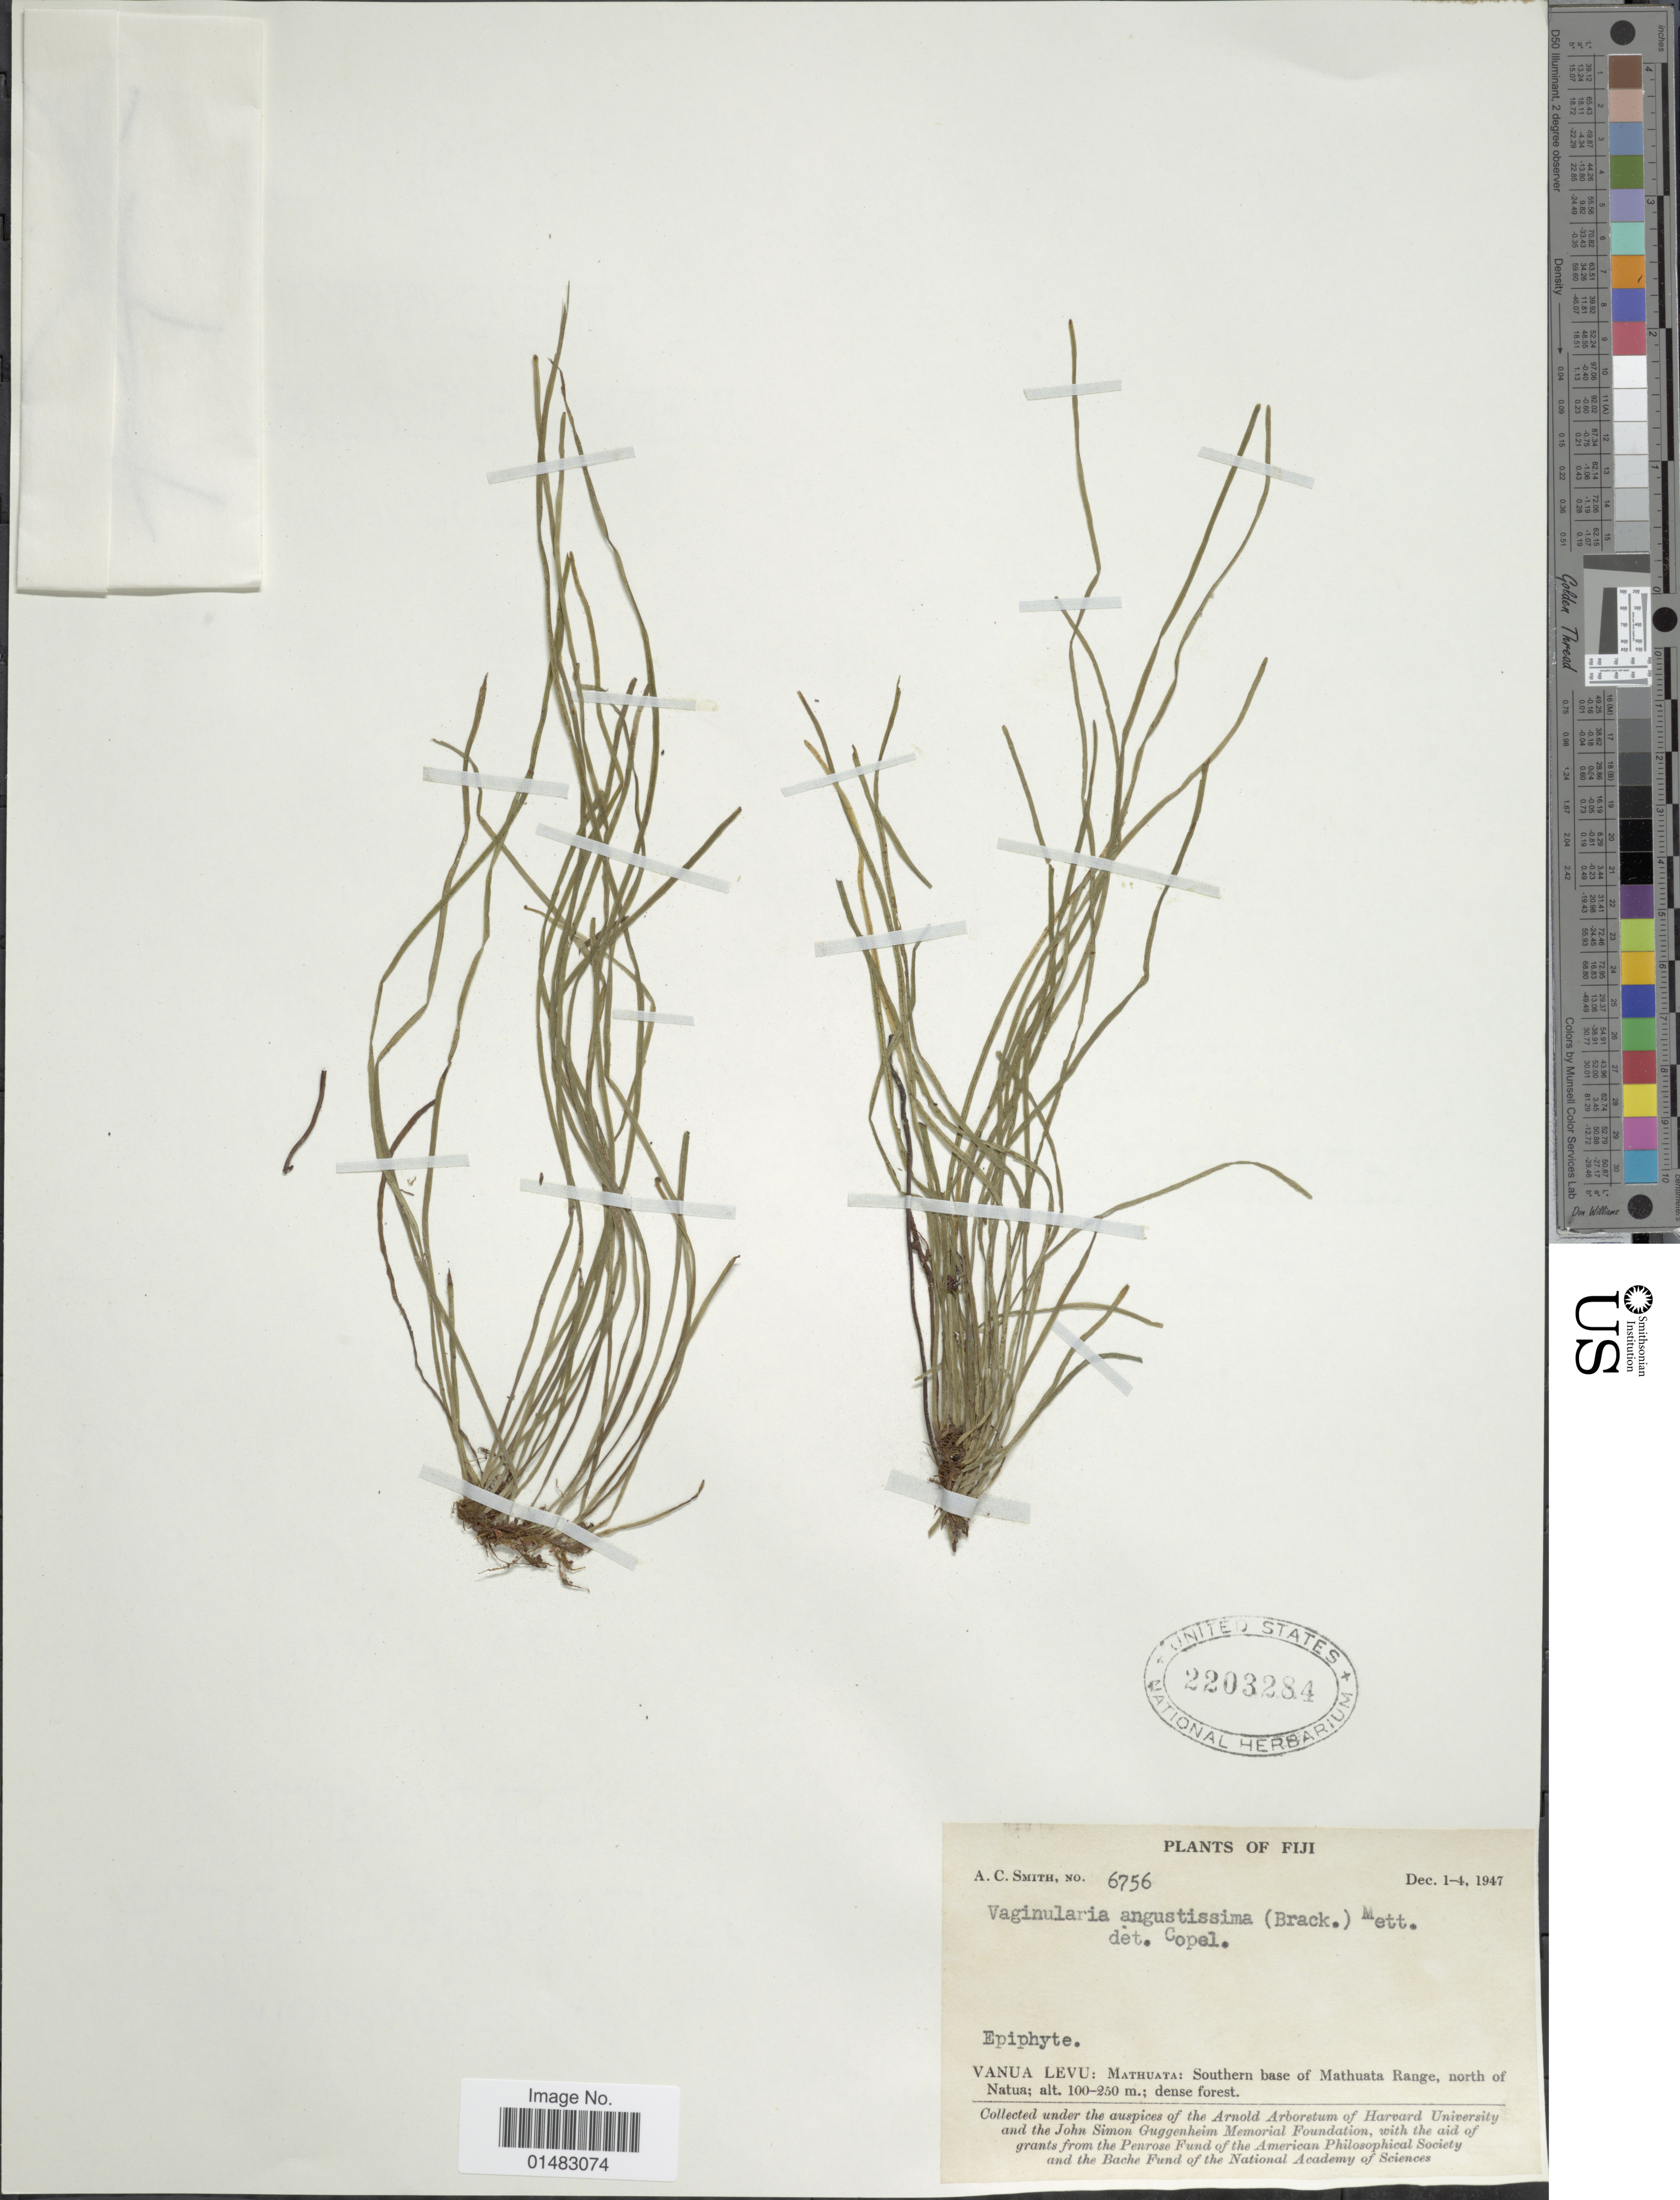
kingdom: Plantae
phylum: Tracheophyta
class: Polypodiopsida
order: Polypodiales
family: Pteridaceae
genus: Vaginularia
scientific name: Vaginularia angustissima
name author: (Brack.) Mett.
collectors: A. C. Smith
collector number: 6756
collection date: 1947-12-01/1947-12-04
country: Fiji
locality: Vanua Levu: Mathuata: Southern base of Mathuata Range, North of Natua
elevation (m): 100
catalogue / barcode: US 2203284